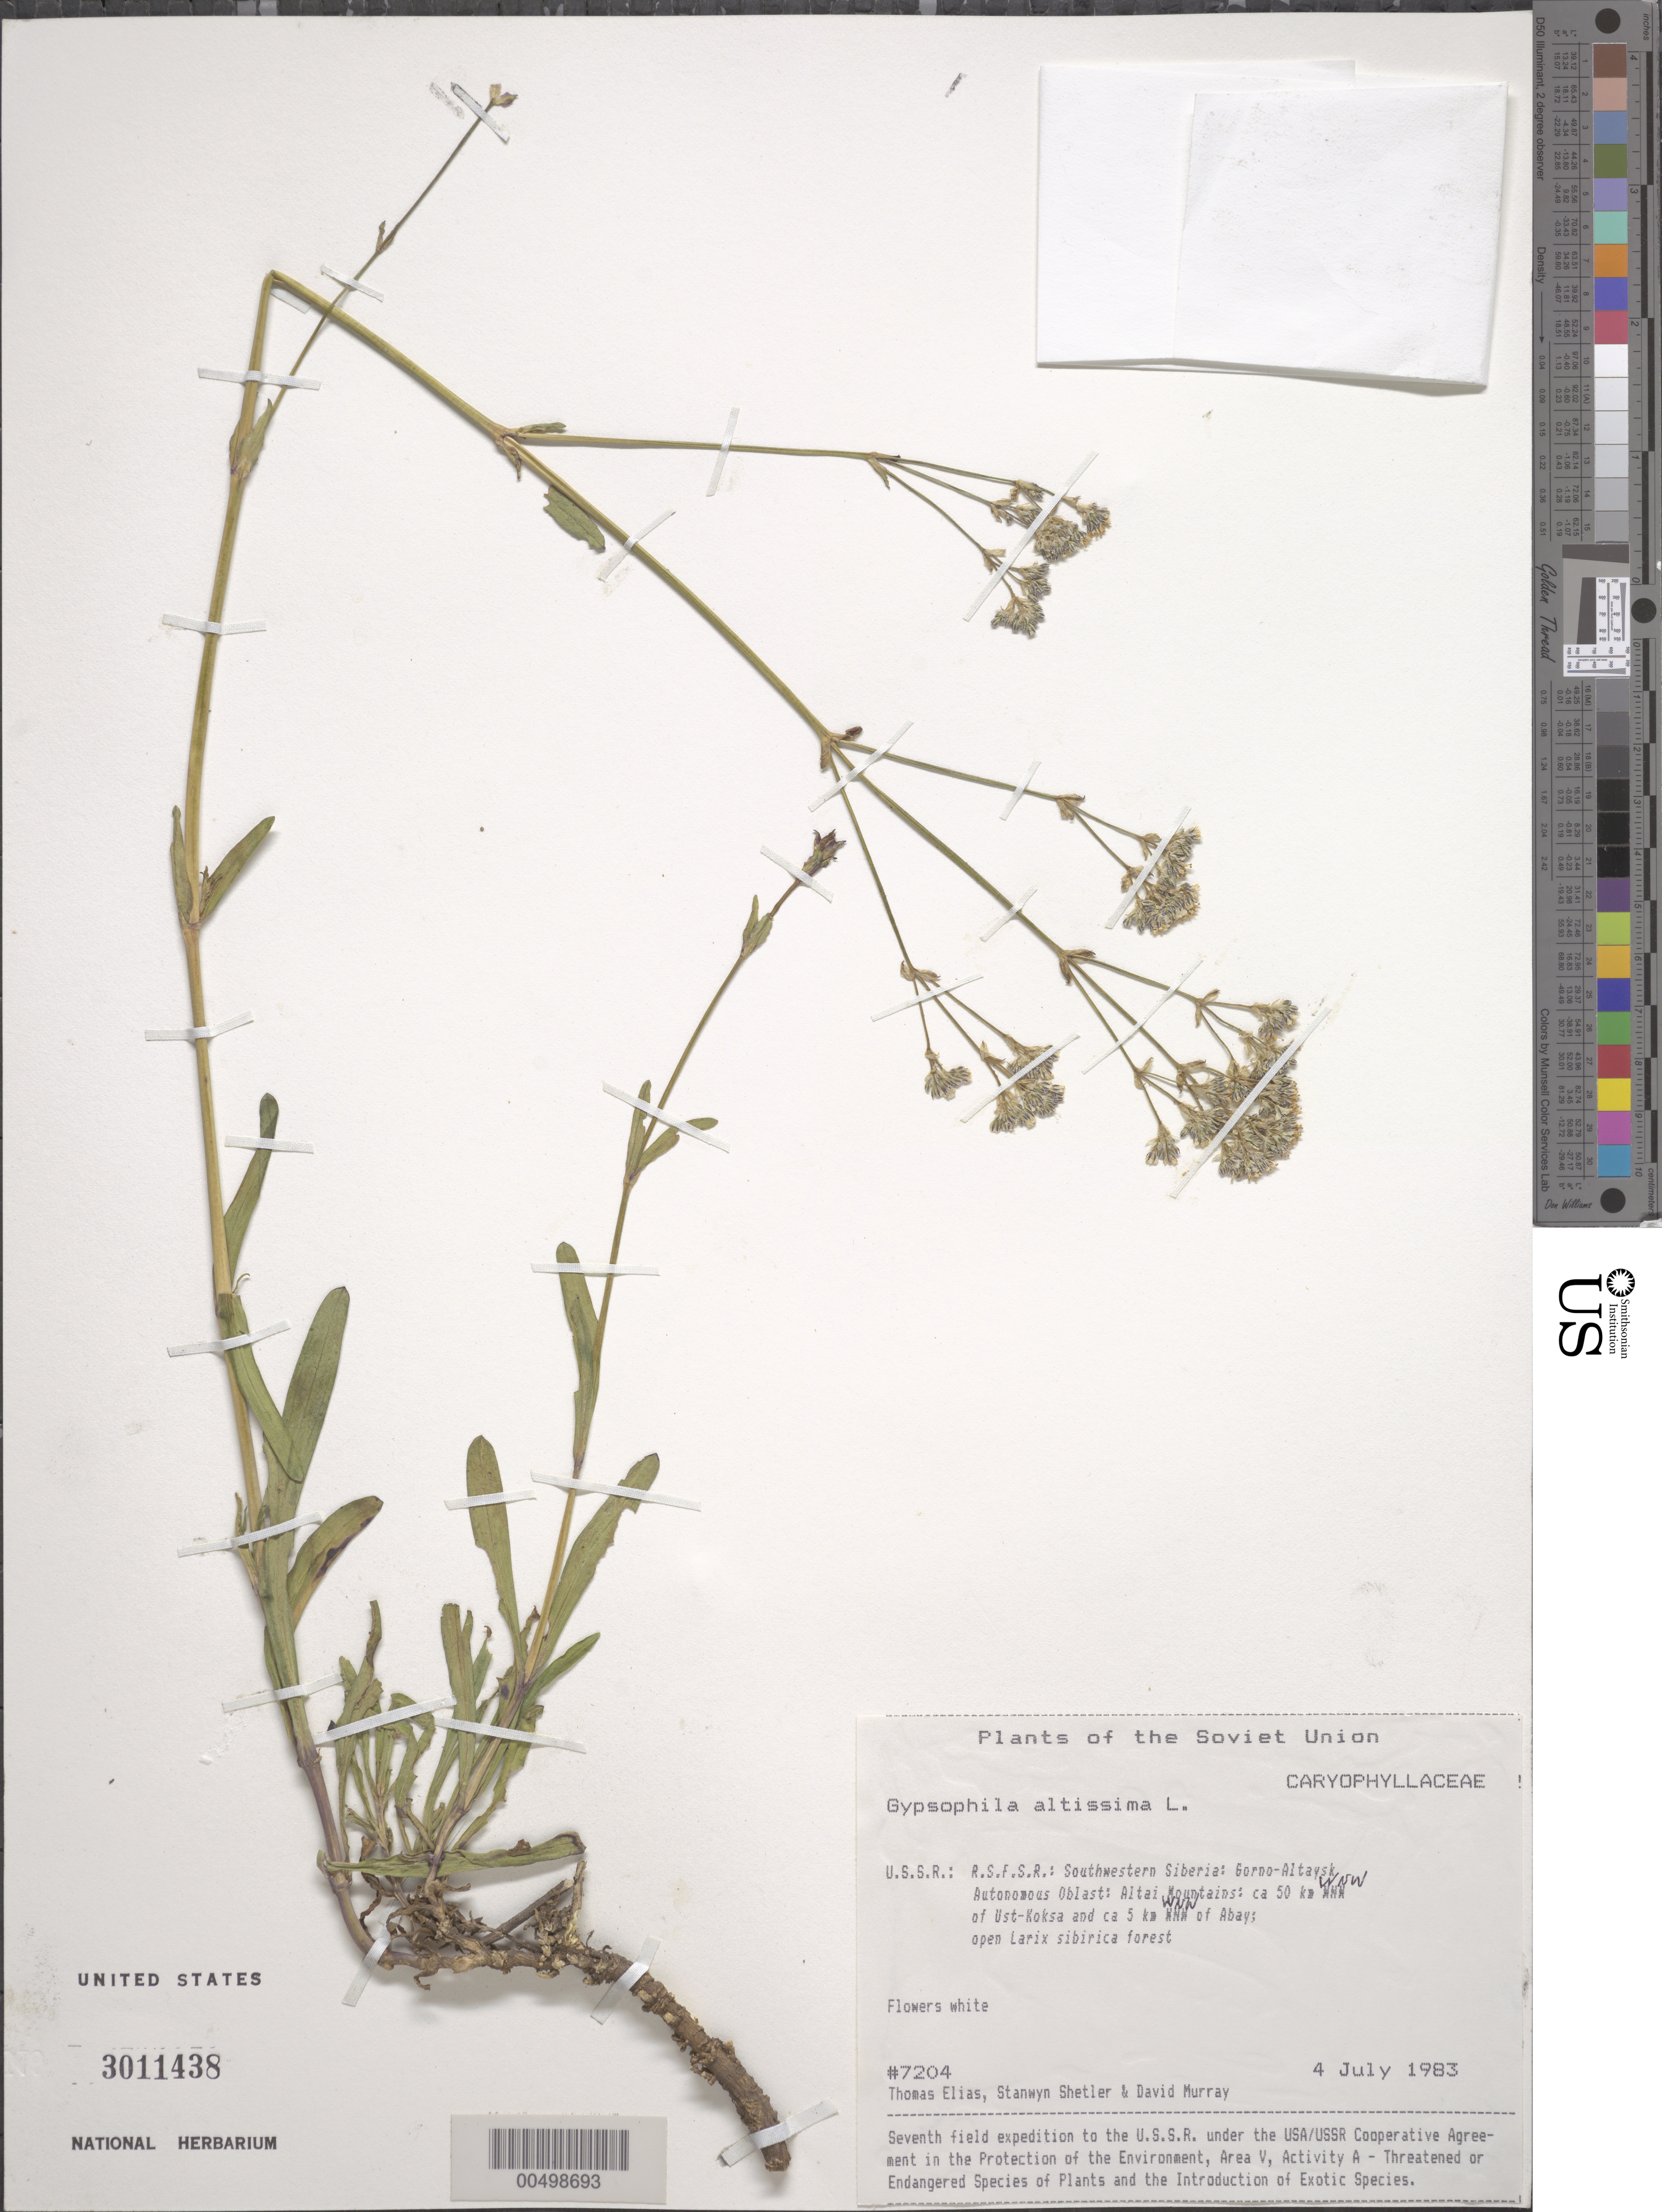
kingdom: Plantae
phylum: Tracheophyta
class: Magnoliopsida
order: Caryophyllales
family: Caryophyllaceae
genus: Gypsophila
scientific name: Gypsophila altissima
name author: L.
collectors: T. Elias, S. Shetler & D. F. Murray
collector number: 7204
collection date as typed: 04 Jul 1983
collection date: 1983-07-04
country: Russian Federation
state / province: Altai Republic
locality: Altai Mountains, ca. 50 km WNW of Ust-Koksa and ca. 5 km WNW of Abay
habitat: open Larix sibirica forest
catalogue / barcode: US 3011438